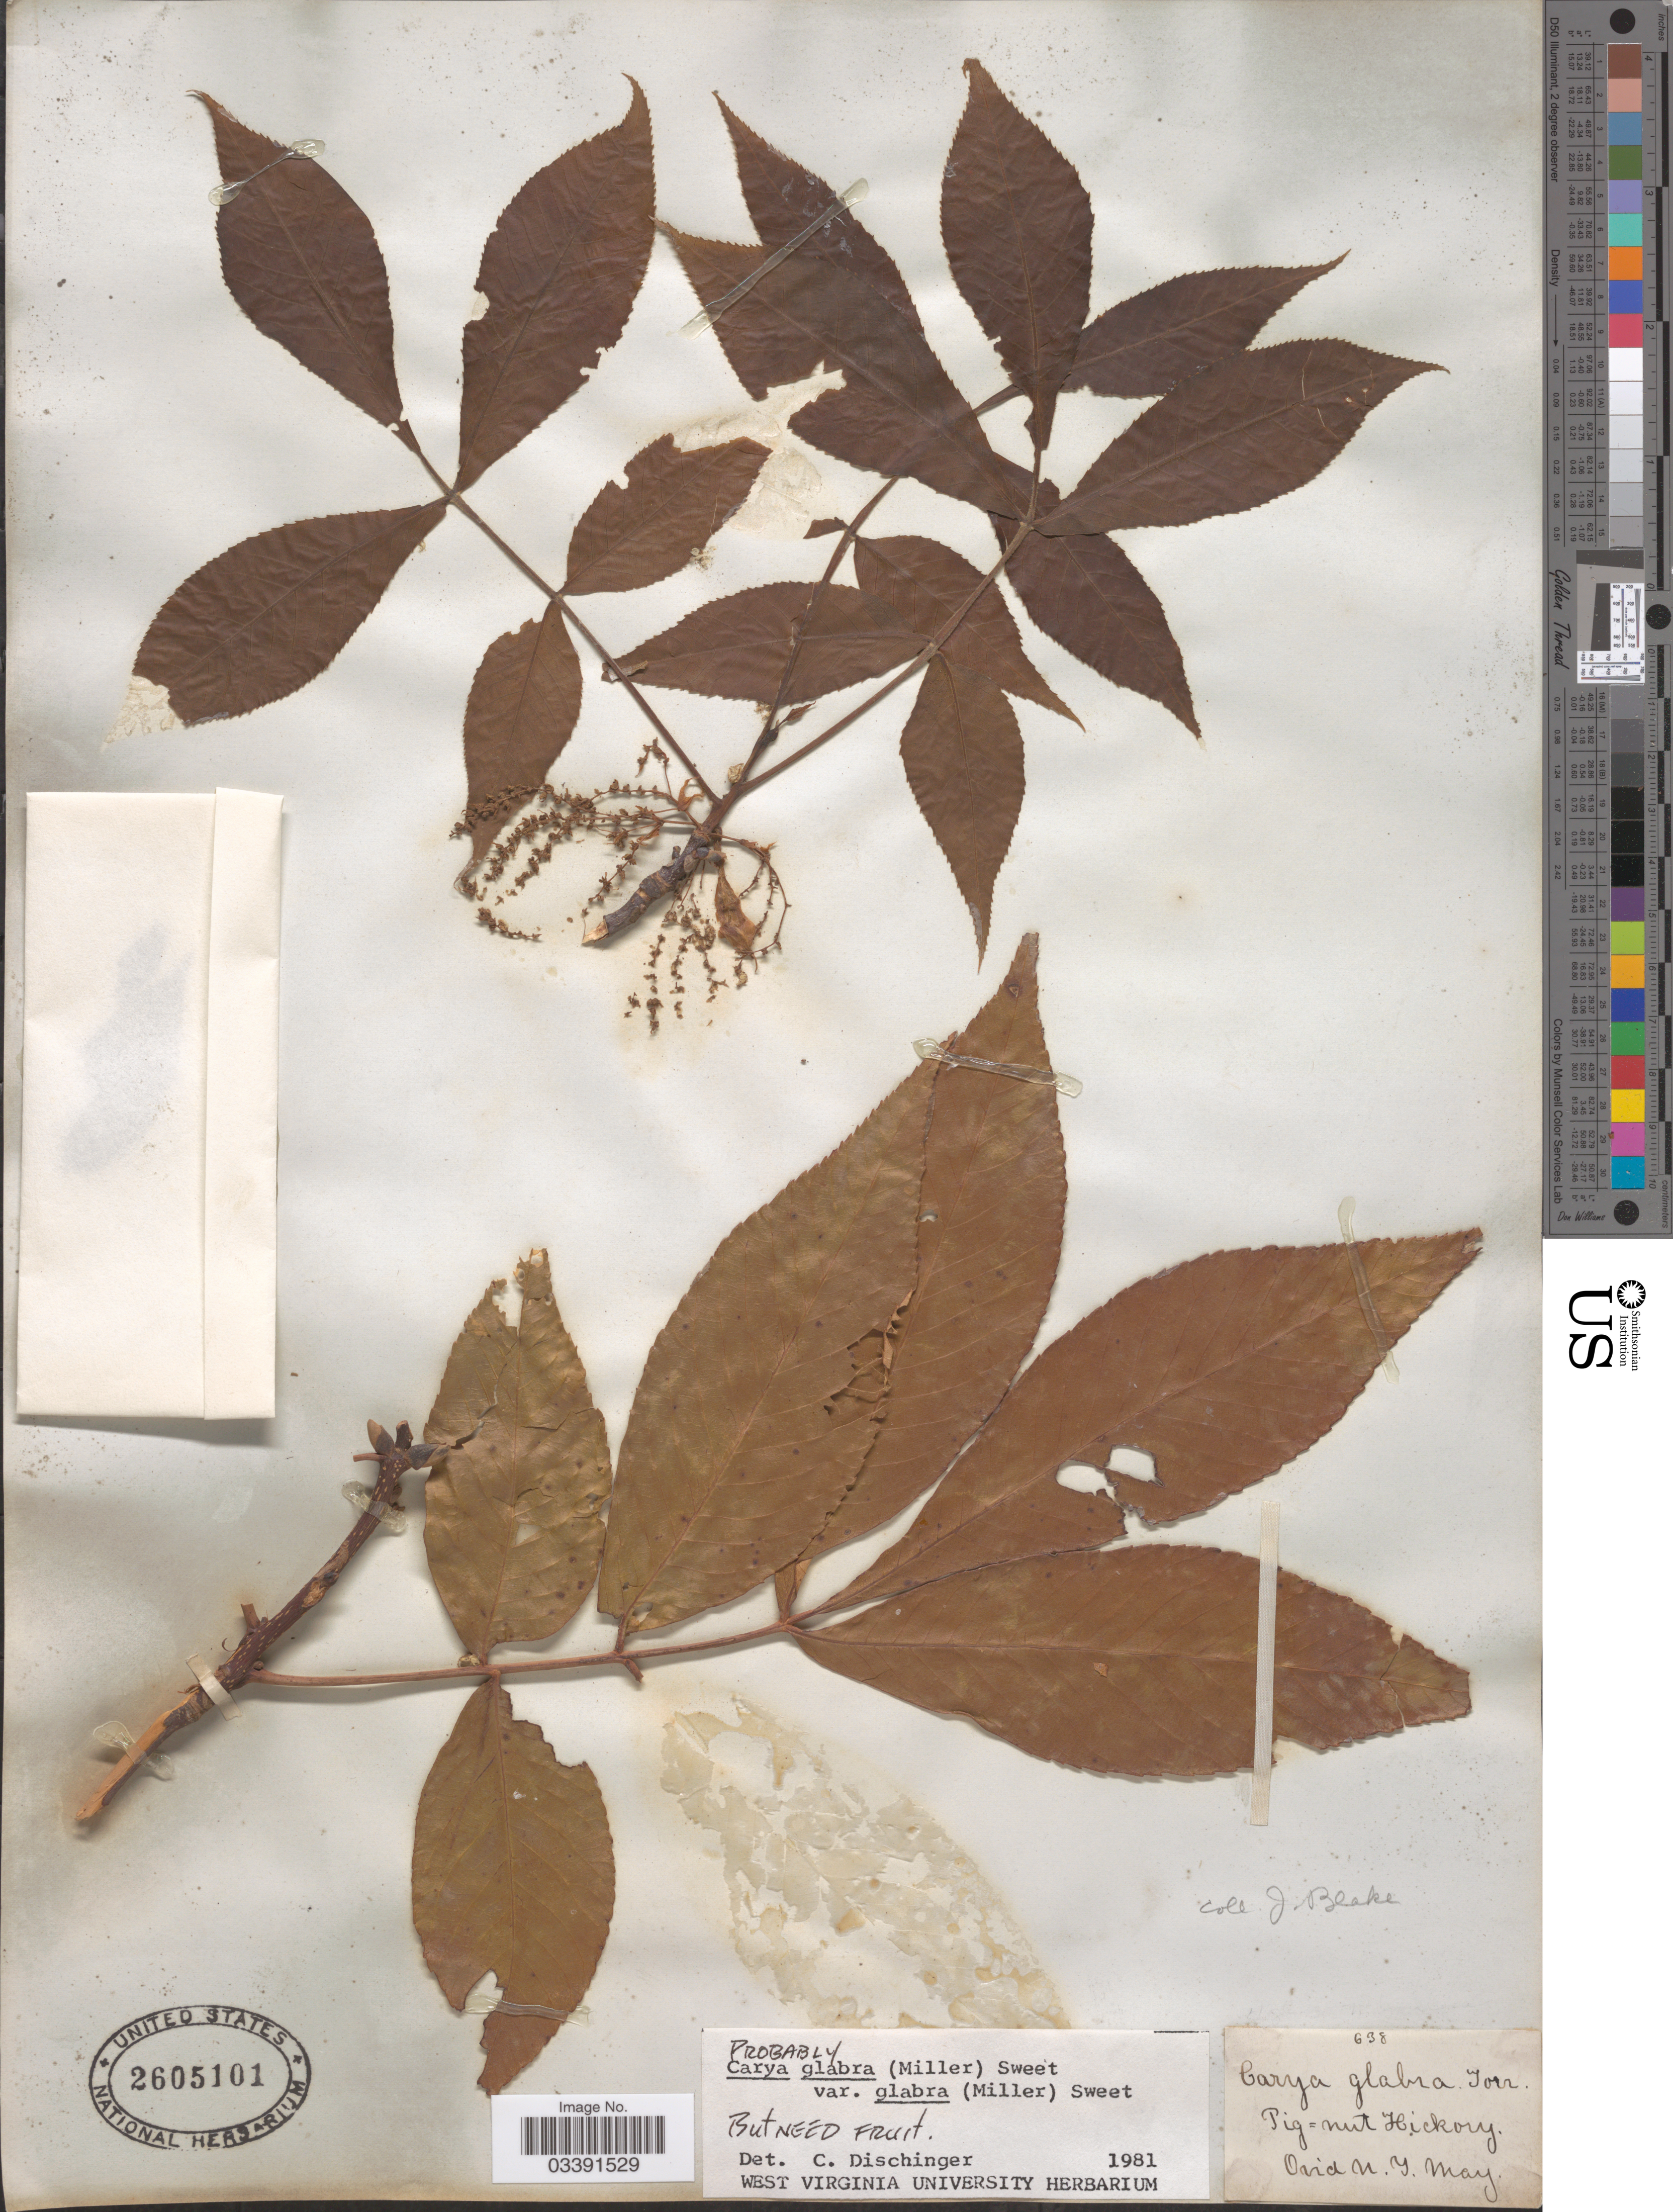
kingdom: Plantae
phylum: Tracheophyta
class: Magnoliopsida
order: Fagales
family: Juglandaceae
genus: Carya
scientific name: Carya glabra var. glabra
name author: (Mill.) Sweet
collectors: J. Blake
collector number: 638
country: United States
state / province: New York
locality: Ovid.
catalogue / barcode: US 2605101